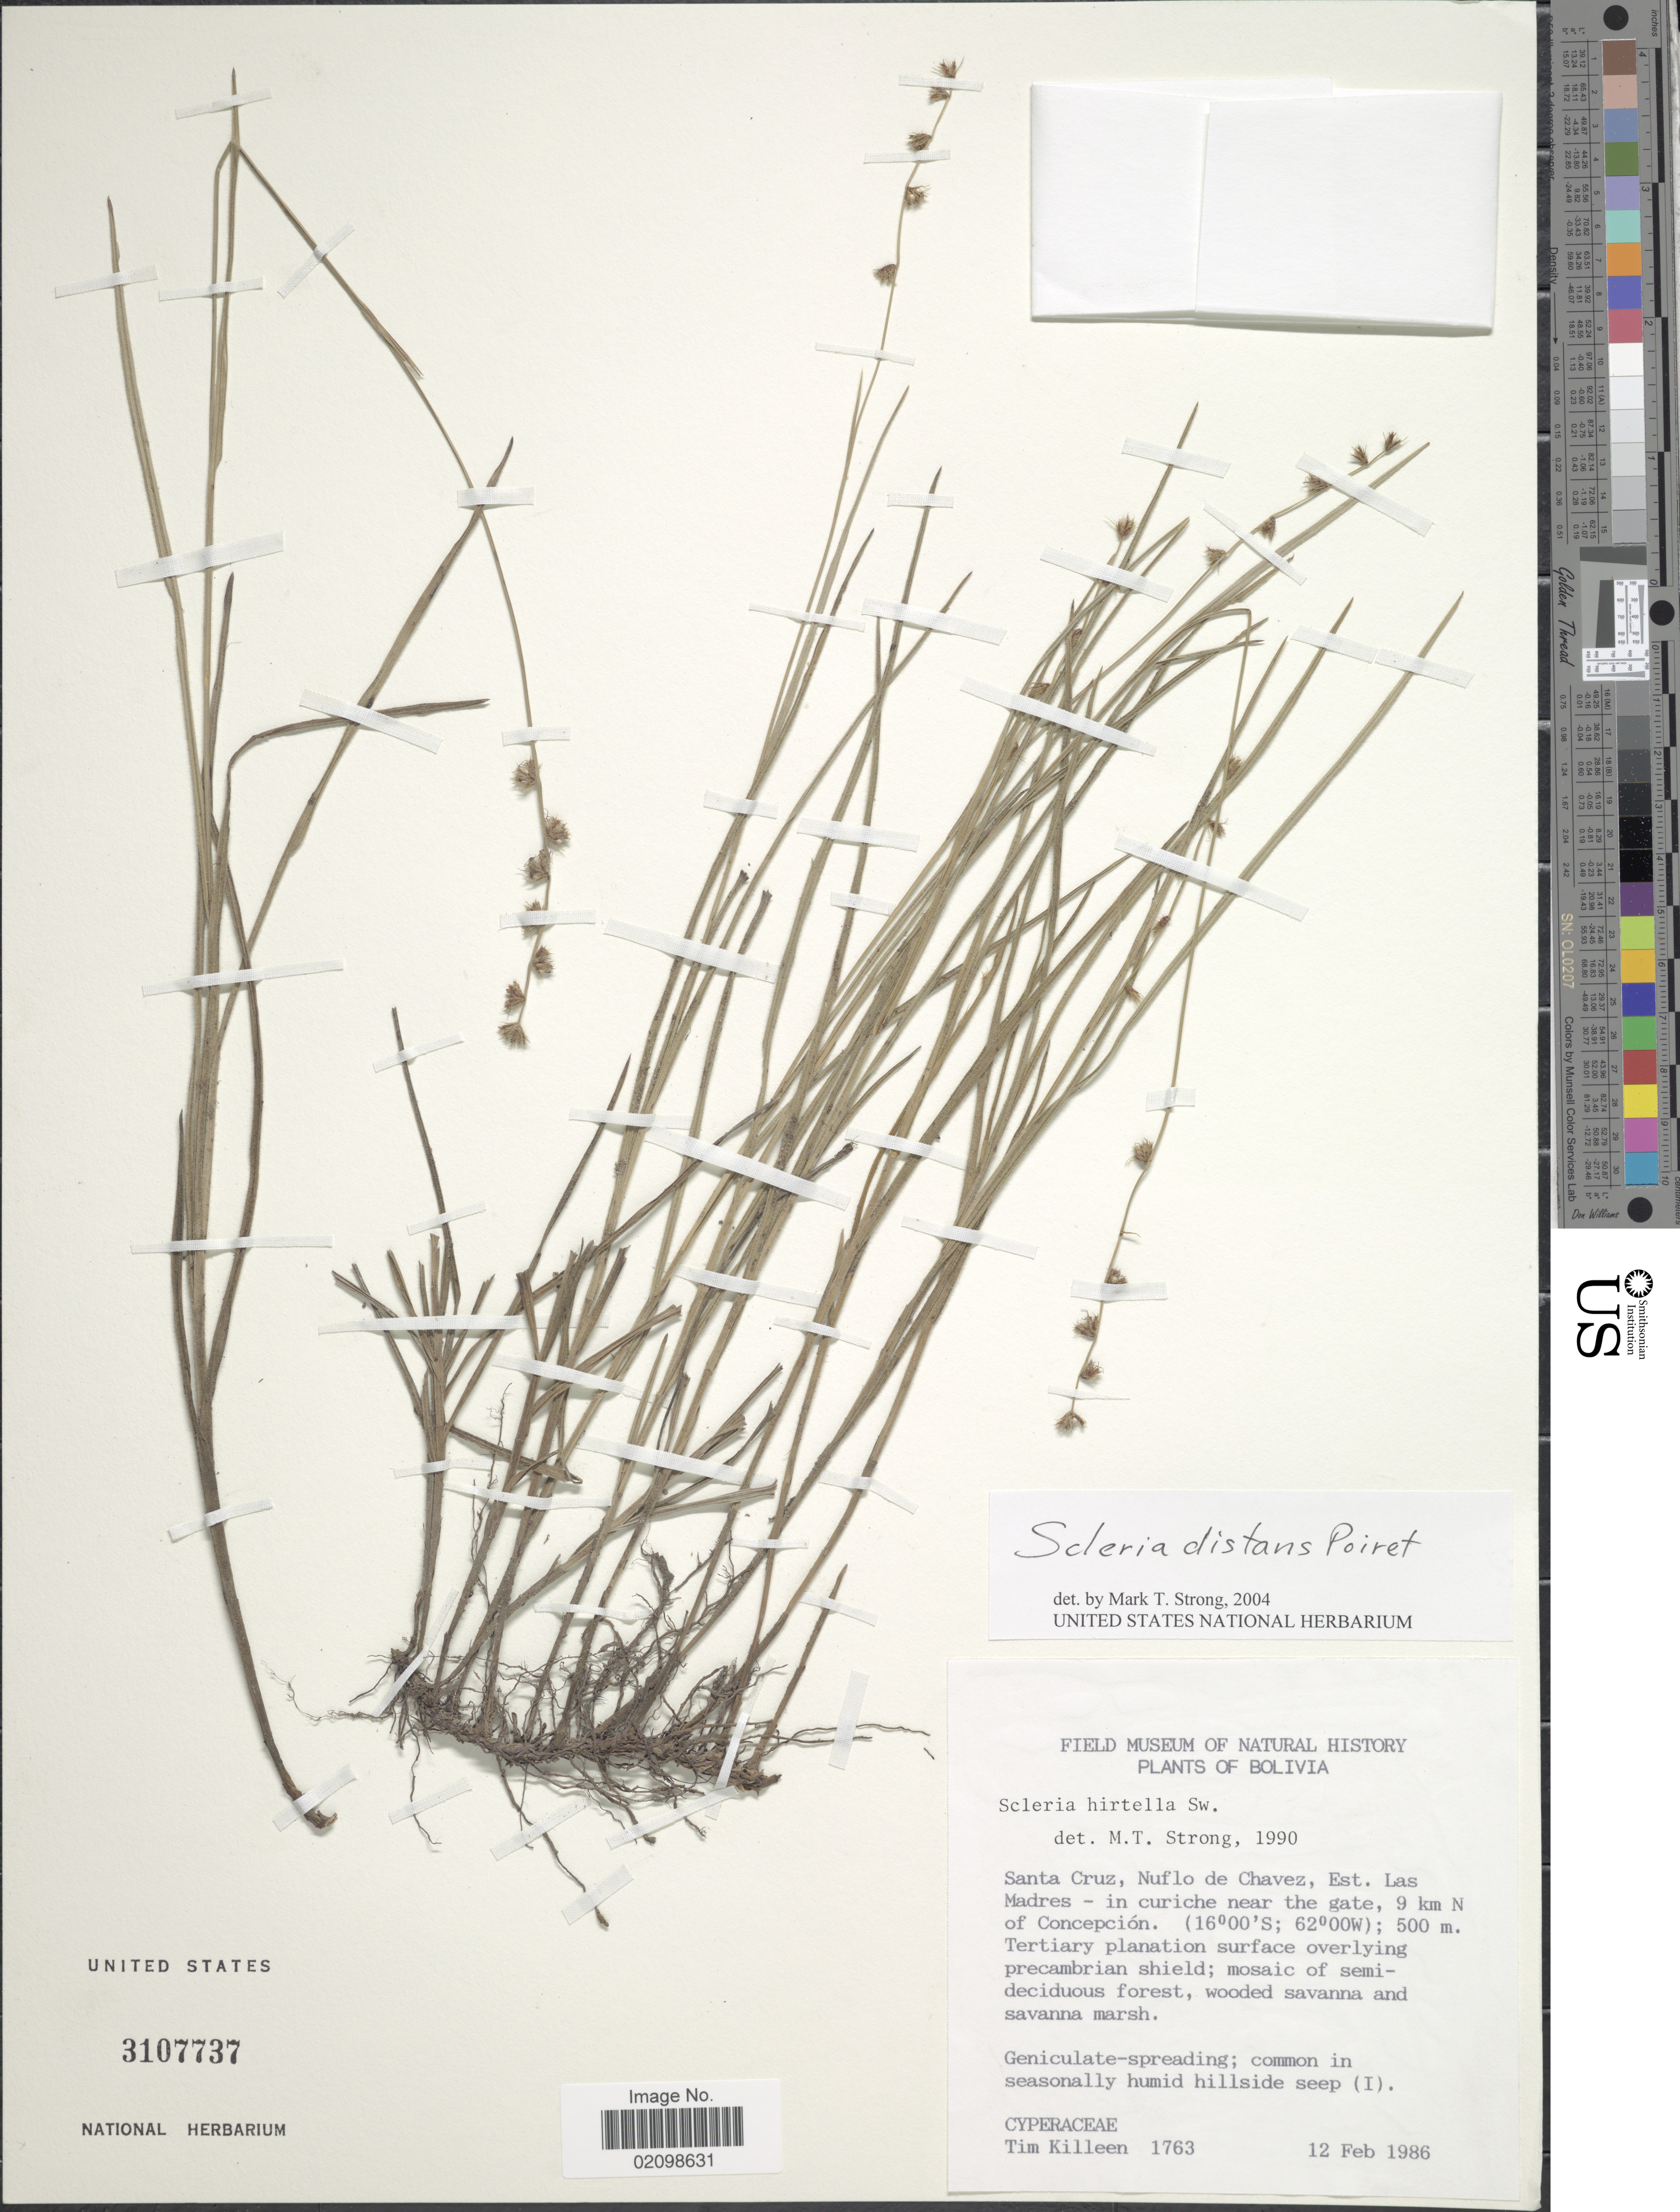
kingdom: Plantae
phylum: Tracheophyta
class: Liliopsida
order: Poales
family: Cyperaceae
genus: Scleria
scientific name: Scleria distans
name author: Poir.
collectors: T. J. Killeen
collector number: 1763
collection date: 1986-02-12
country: Bolivia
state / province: Santa Cruz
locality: Santa Cruz, Nuflo de Chavez, Est. Las Madres - In curiche neart the gate, 9 km N of Concepcion.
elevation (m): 500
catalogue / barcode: US 3107737